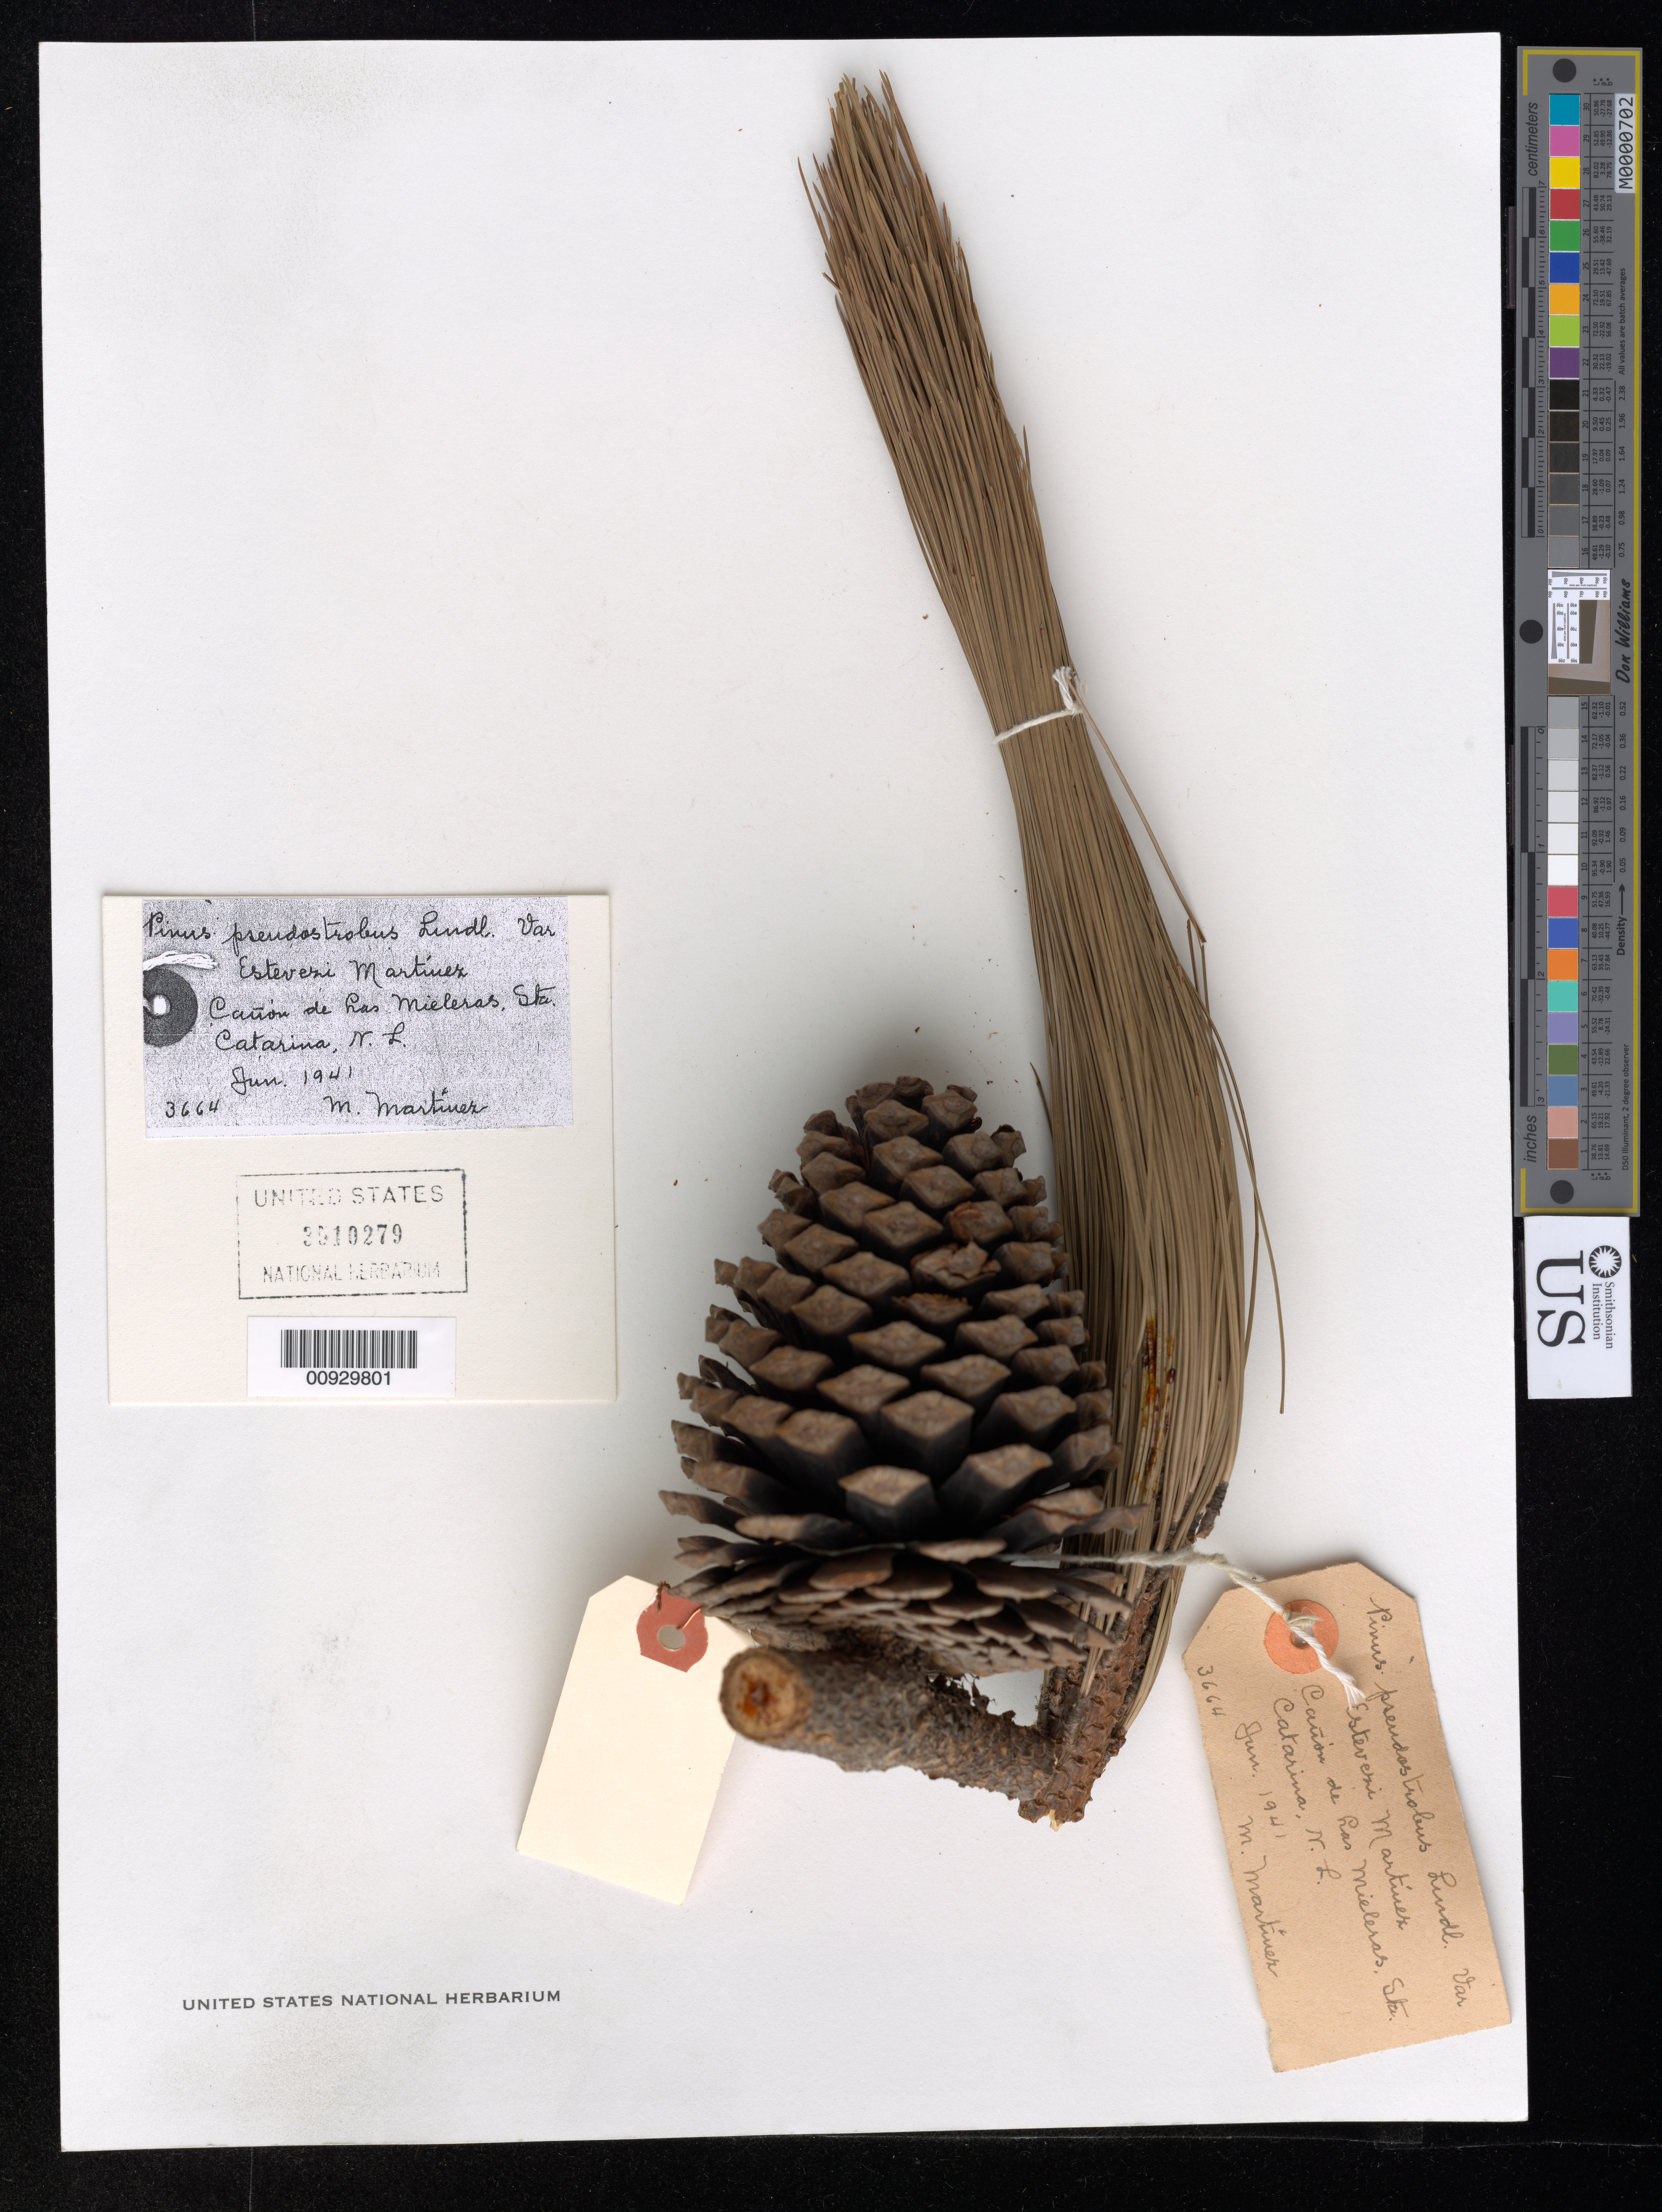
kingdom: Plantae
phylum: Tracheophyta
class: Pinopsida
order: Pinales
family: Pinaceae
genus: Pinus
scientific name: Pinus pseudostrobus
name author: Lindl.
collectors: M. Martinez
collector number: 3664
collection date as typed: Jun 1941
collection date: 1941-06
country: Mexico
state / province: Nuevo León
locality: Canyon de las Mieleras, Sta. Catarina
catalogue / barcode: US 3510279